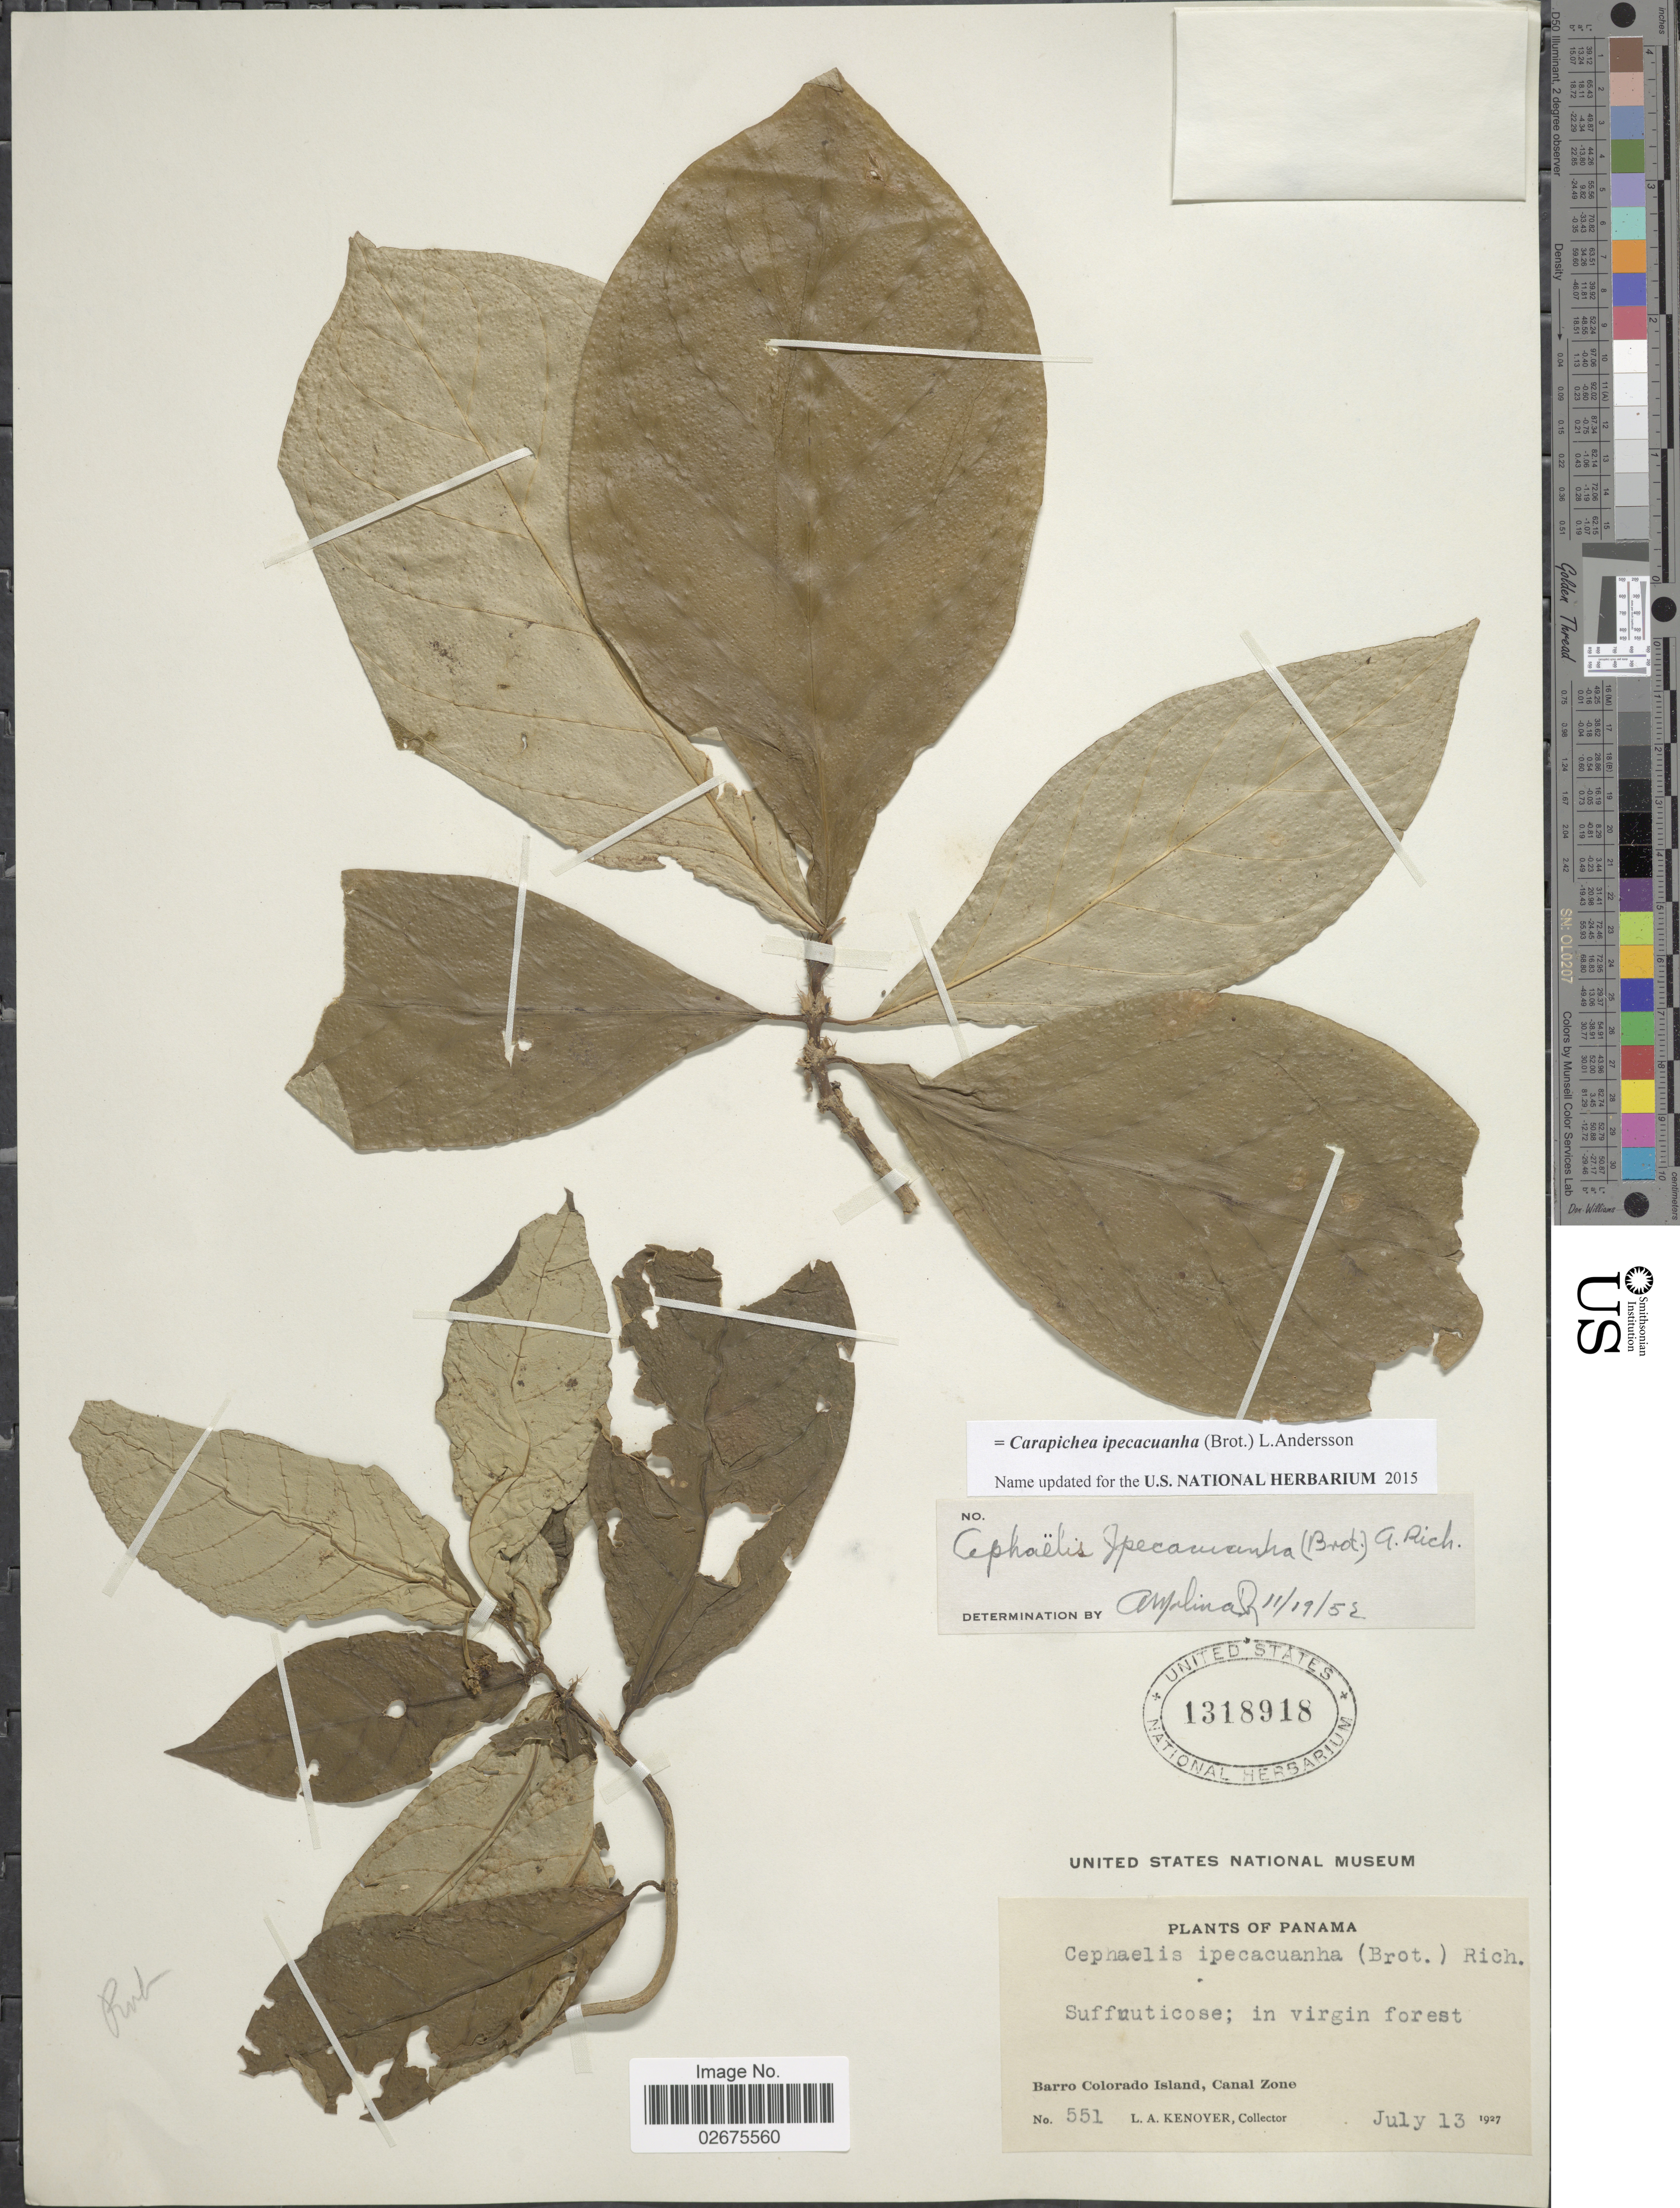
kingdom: Plantae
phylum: Tracheophyta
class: Magnoliopsida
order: Gentianales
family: Rubiaceae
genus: Carapichea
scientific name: Carapichea ipecacuanha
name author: (Brot.) L. Andersson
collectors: L. A. Kenoyer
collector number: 551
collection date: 1927-07-13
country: Panama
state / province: Panamá Oeste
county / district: Canal Zone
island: Barro Colorado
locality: Barro Colorado Island, Canal Zone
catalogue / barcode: US 1318918